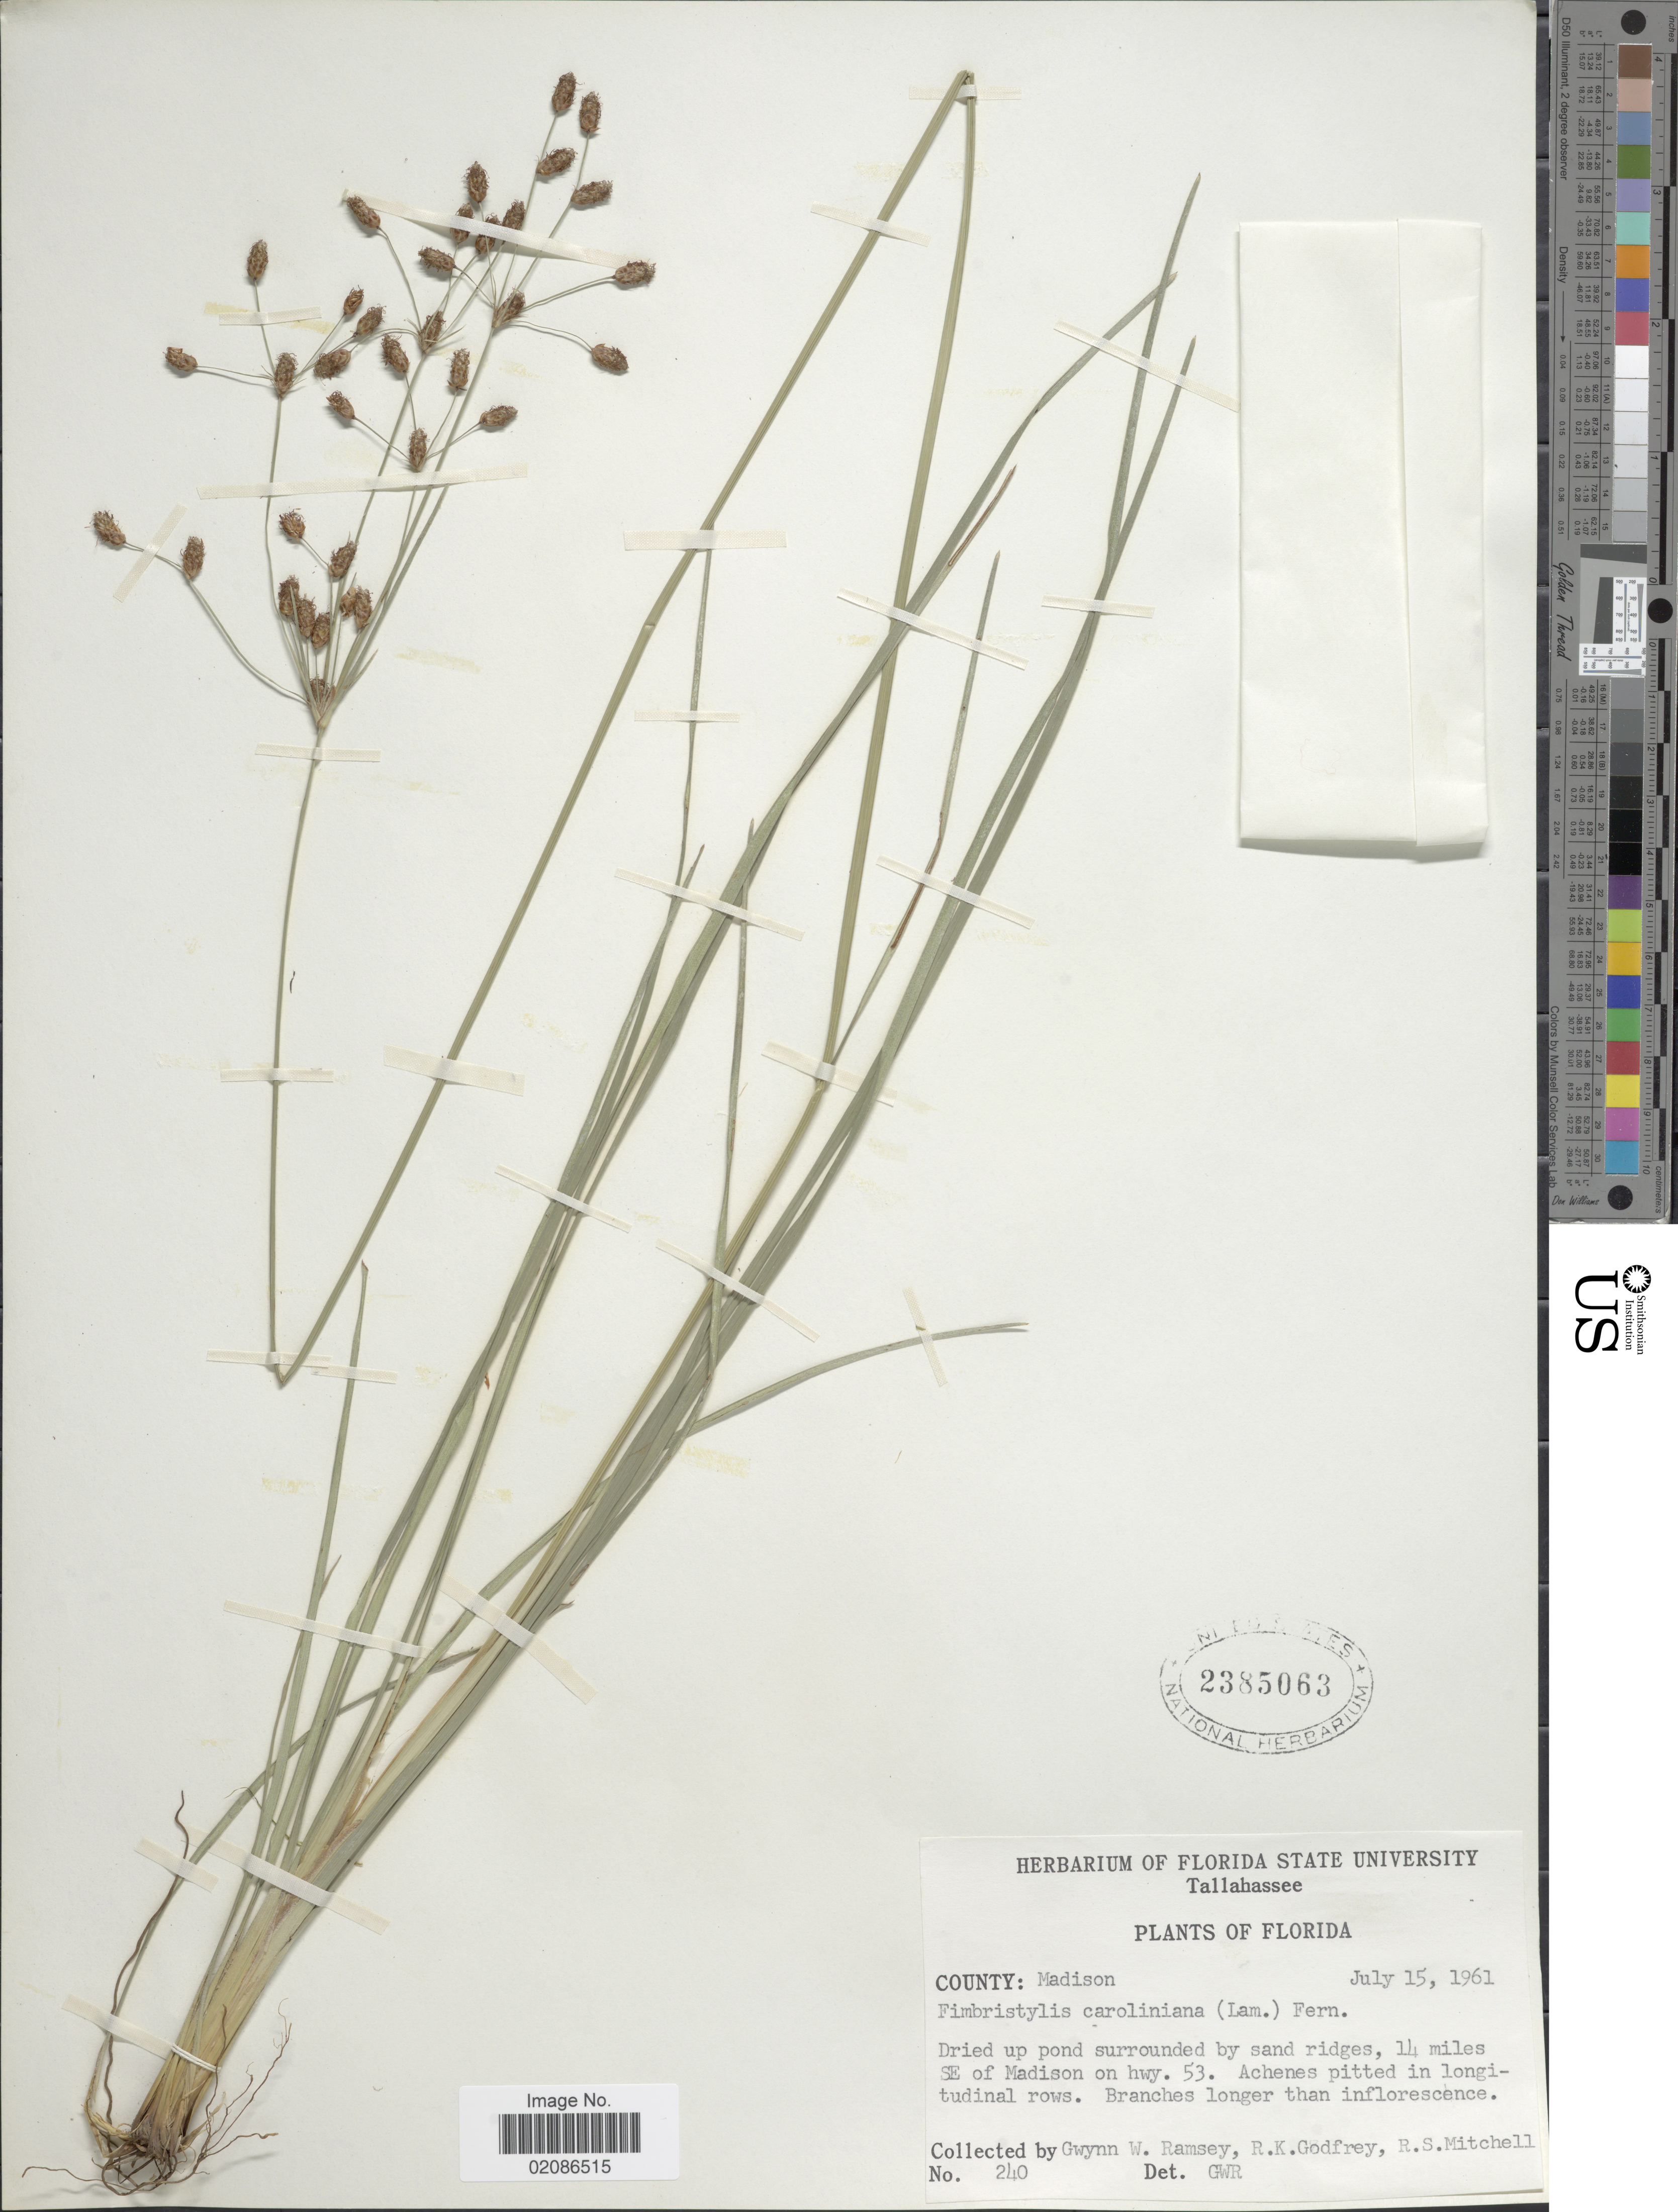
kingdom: Plantae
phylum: Tracheophyta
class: Liliopsida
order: Poales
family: Cyperaceae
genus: Fimbristylis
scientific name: Fimbristylis caroliniana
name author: (Lam.) Fernald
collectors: G. Ramsey, R. K. Godfrey & R. S. Mitchell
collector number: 240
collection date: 1961-07-15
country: United States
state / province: Florida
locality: County: Madison, Dried up pond surrounded by sand ridges, 14 miles SE of Madison on hwy 53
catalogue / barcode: US 2385063